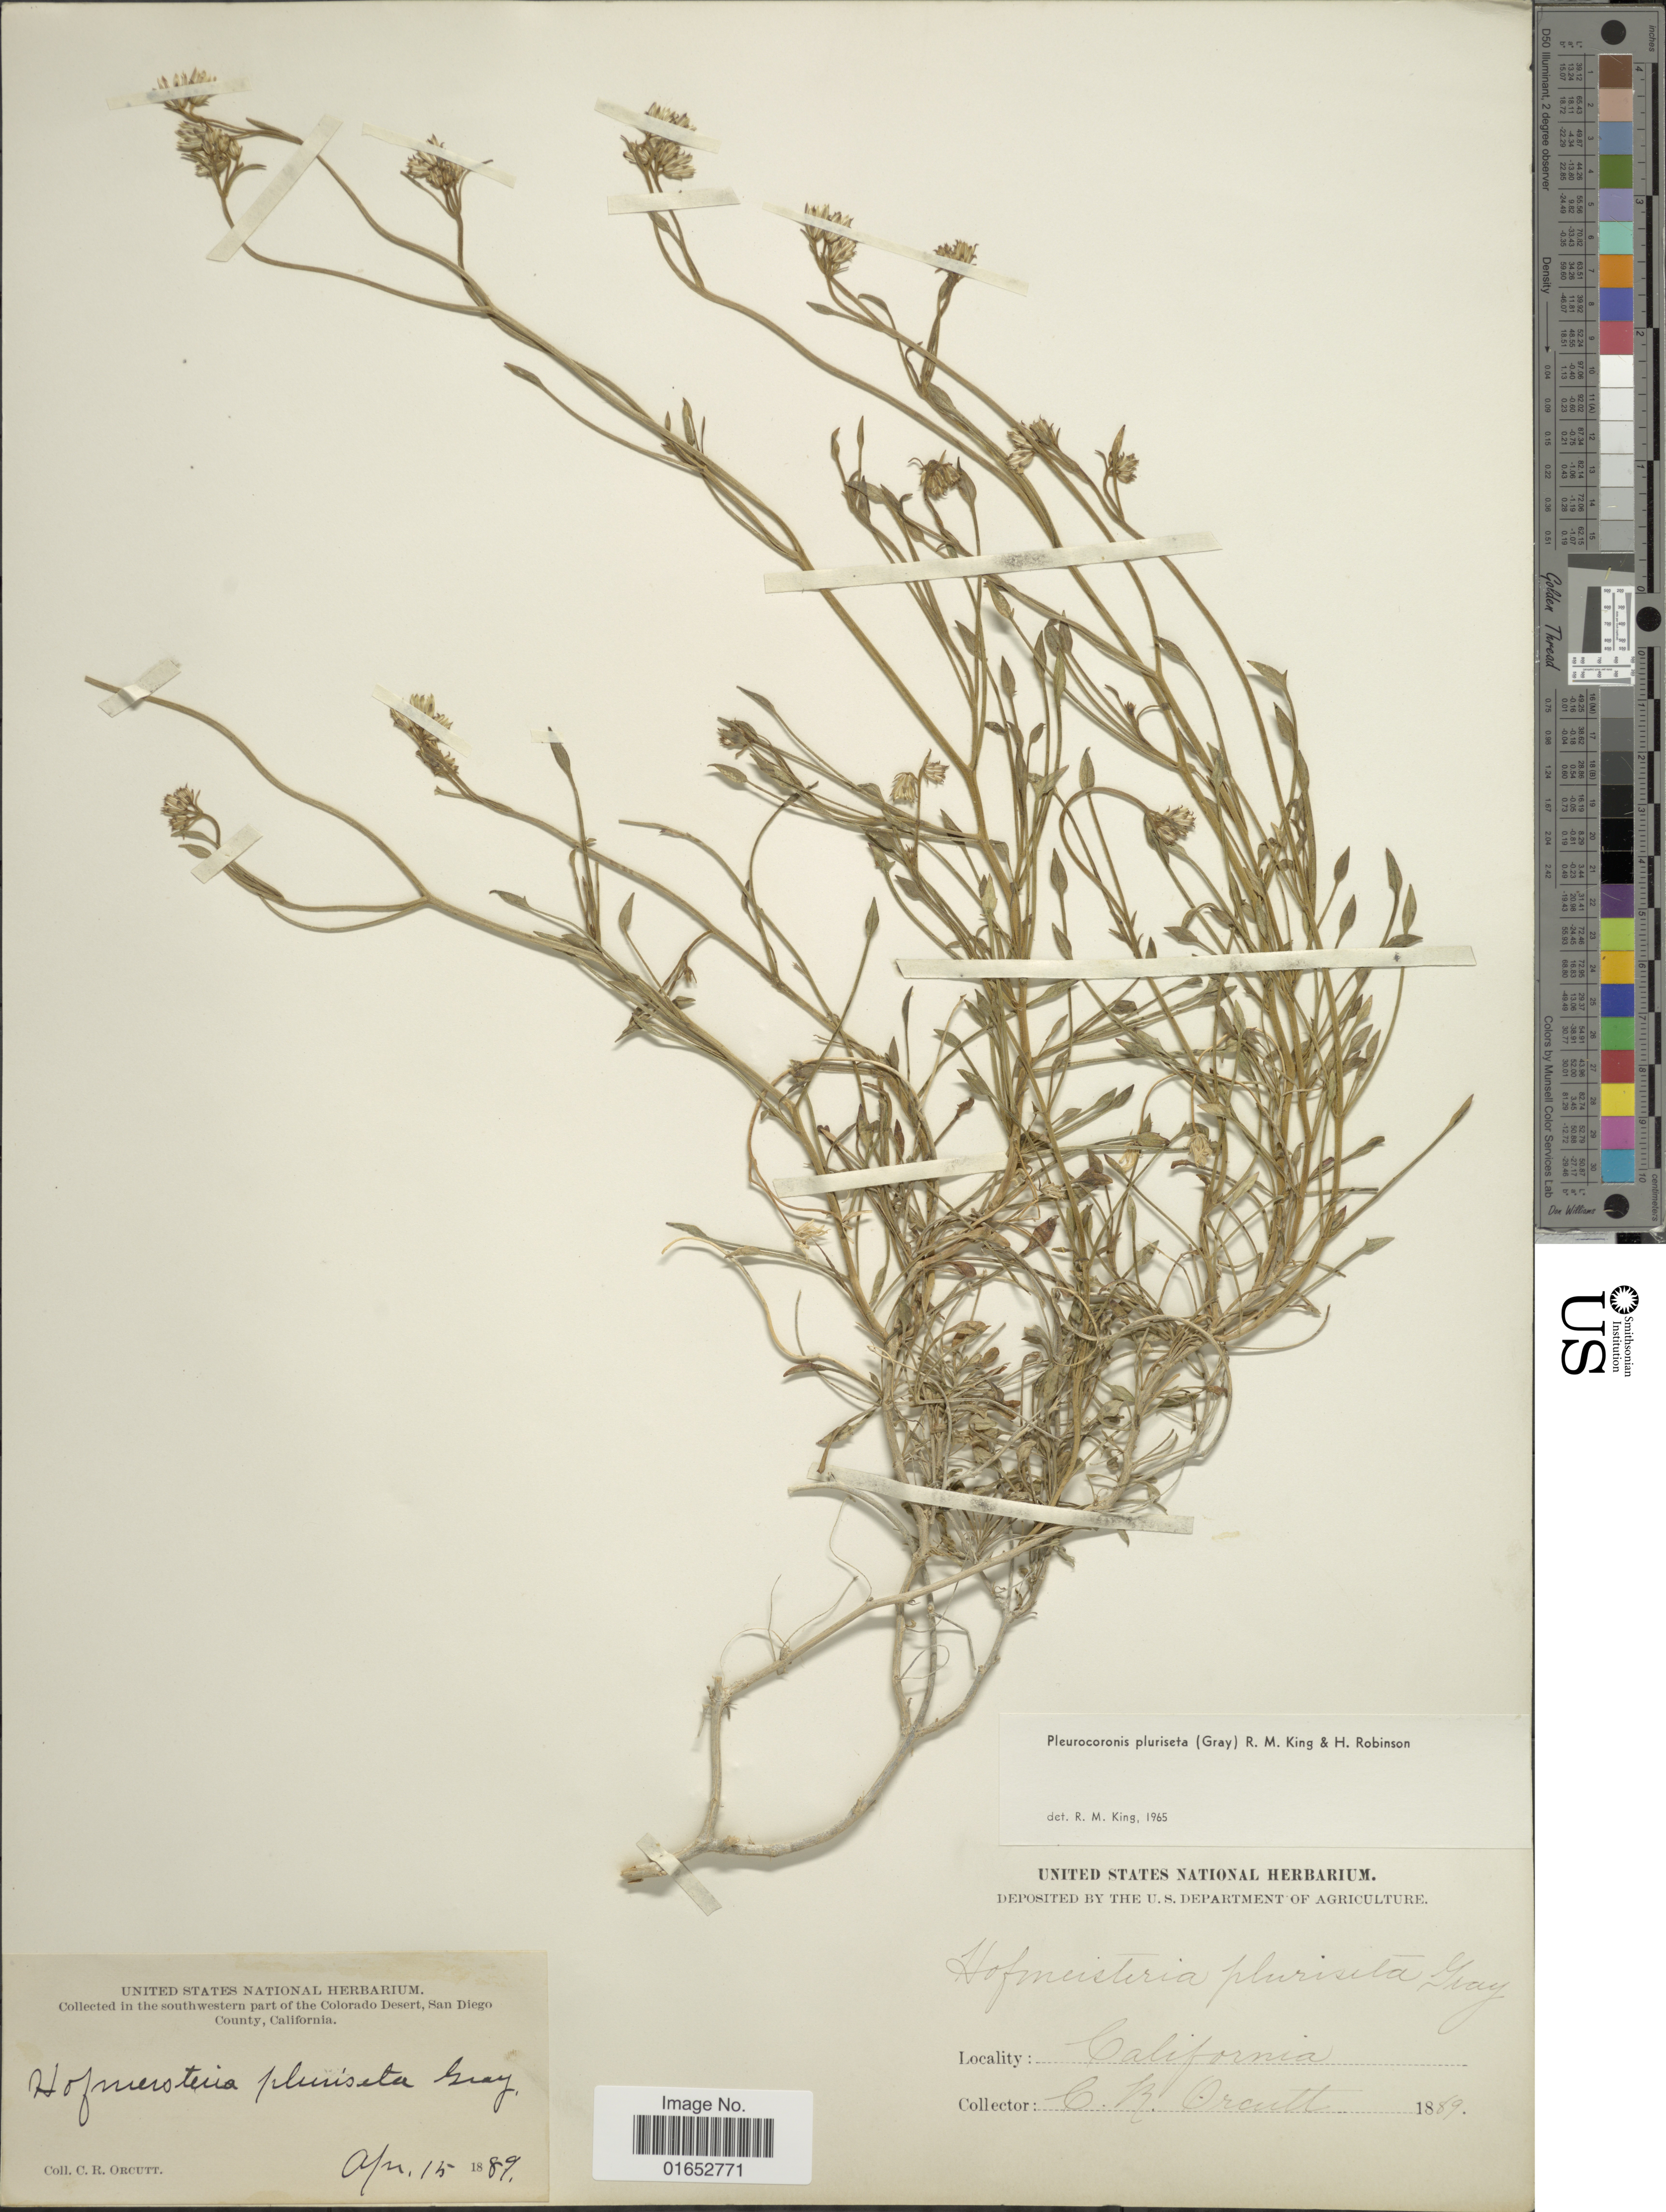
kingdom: Plantae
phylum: Tracheophyta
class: Magnoliopsida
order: Asterales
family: Asteraceae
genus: Pleurocoronis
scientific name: Pleurocoronis pluriseta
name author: (A. Gray) R.M. King & H. Rob.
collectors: C. R. Orcutt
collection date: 1889-04-15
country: United States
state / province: California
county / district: San Diego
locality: In the southwestern of the Colorado Desert, San Diego County